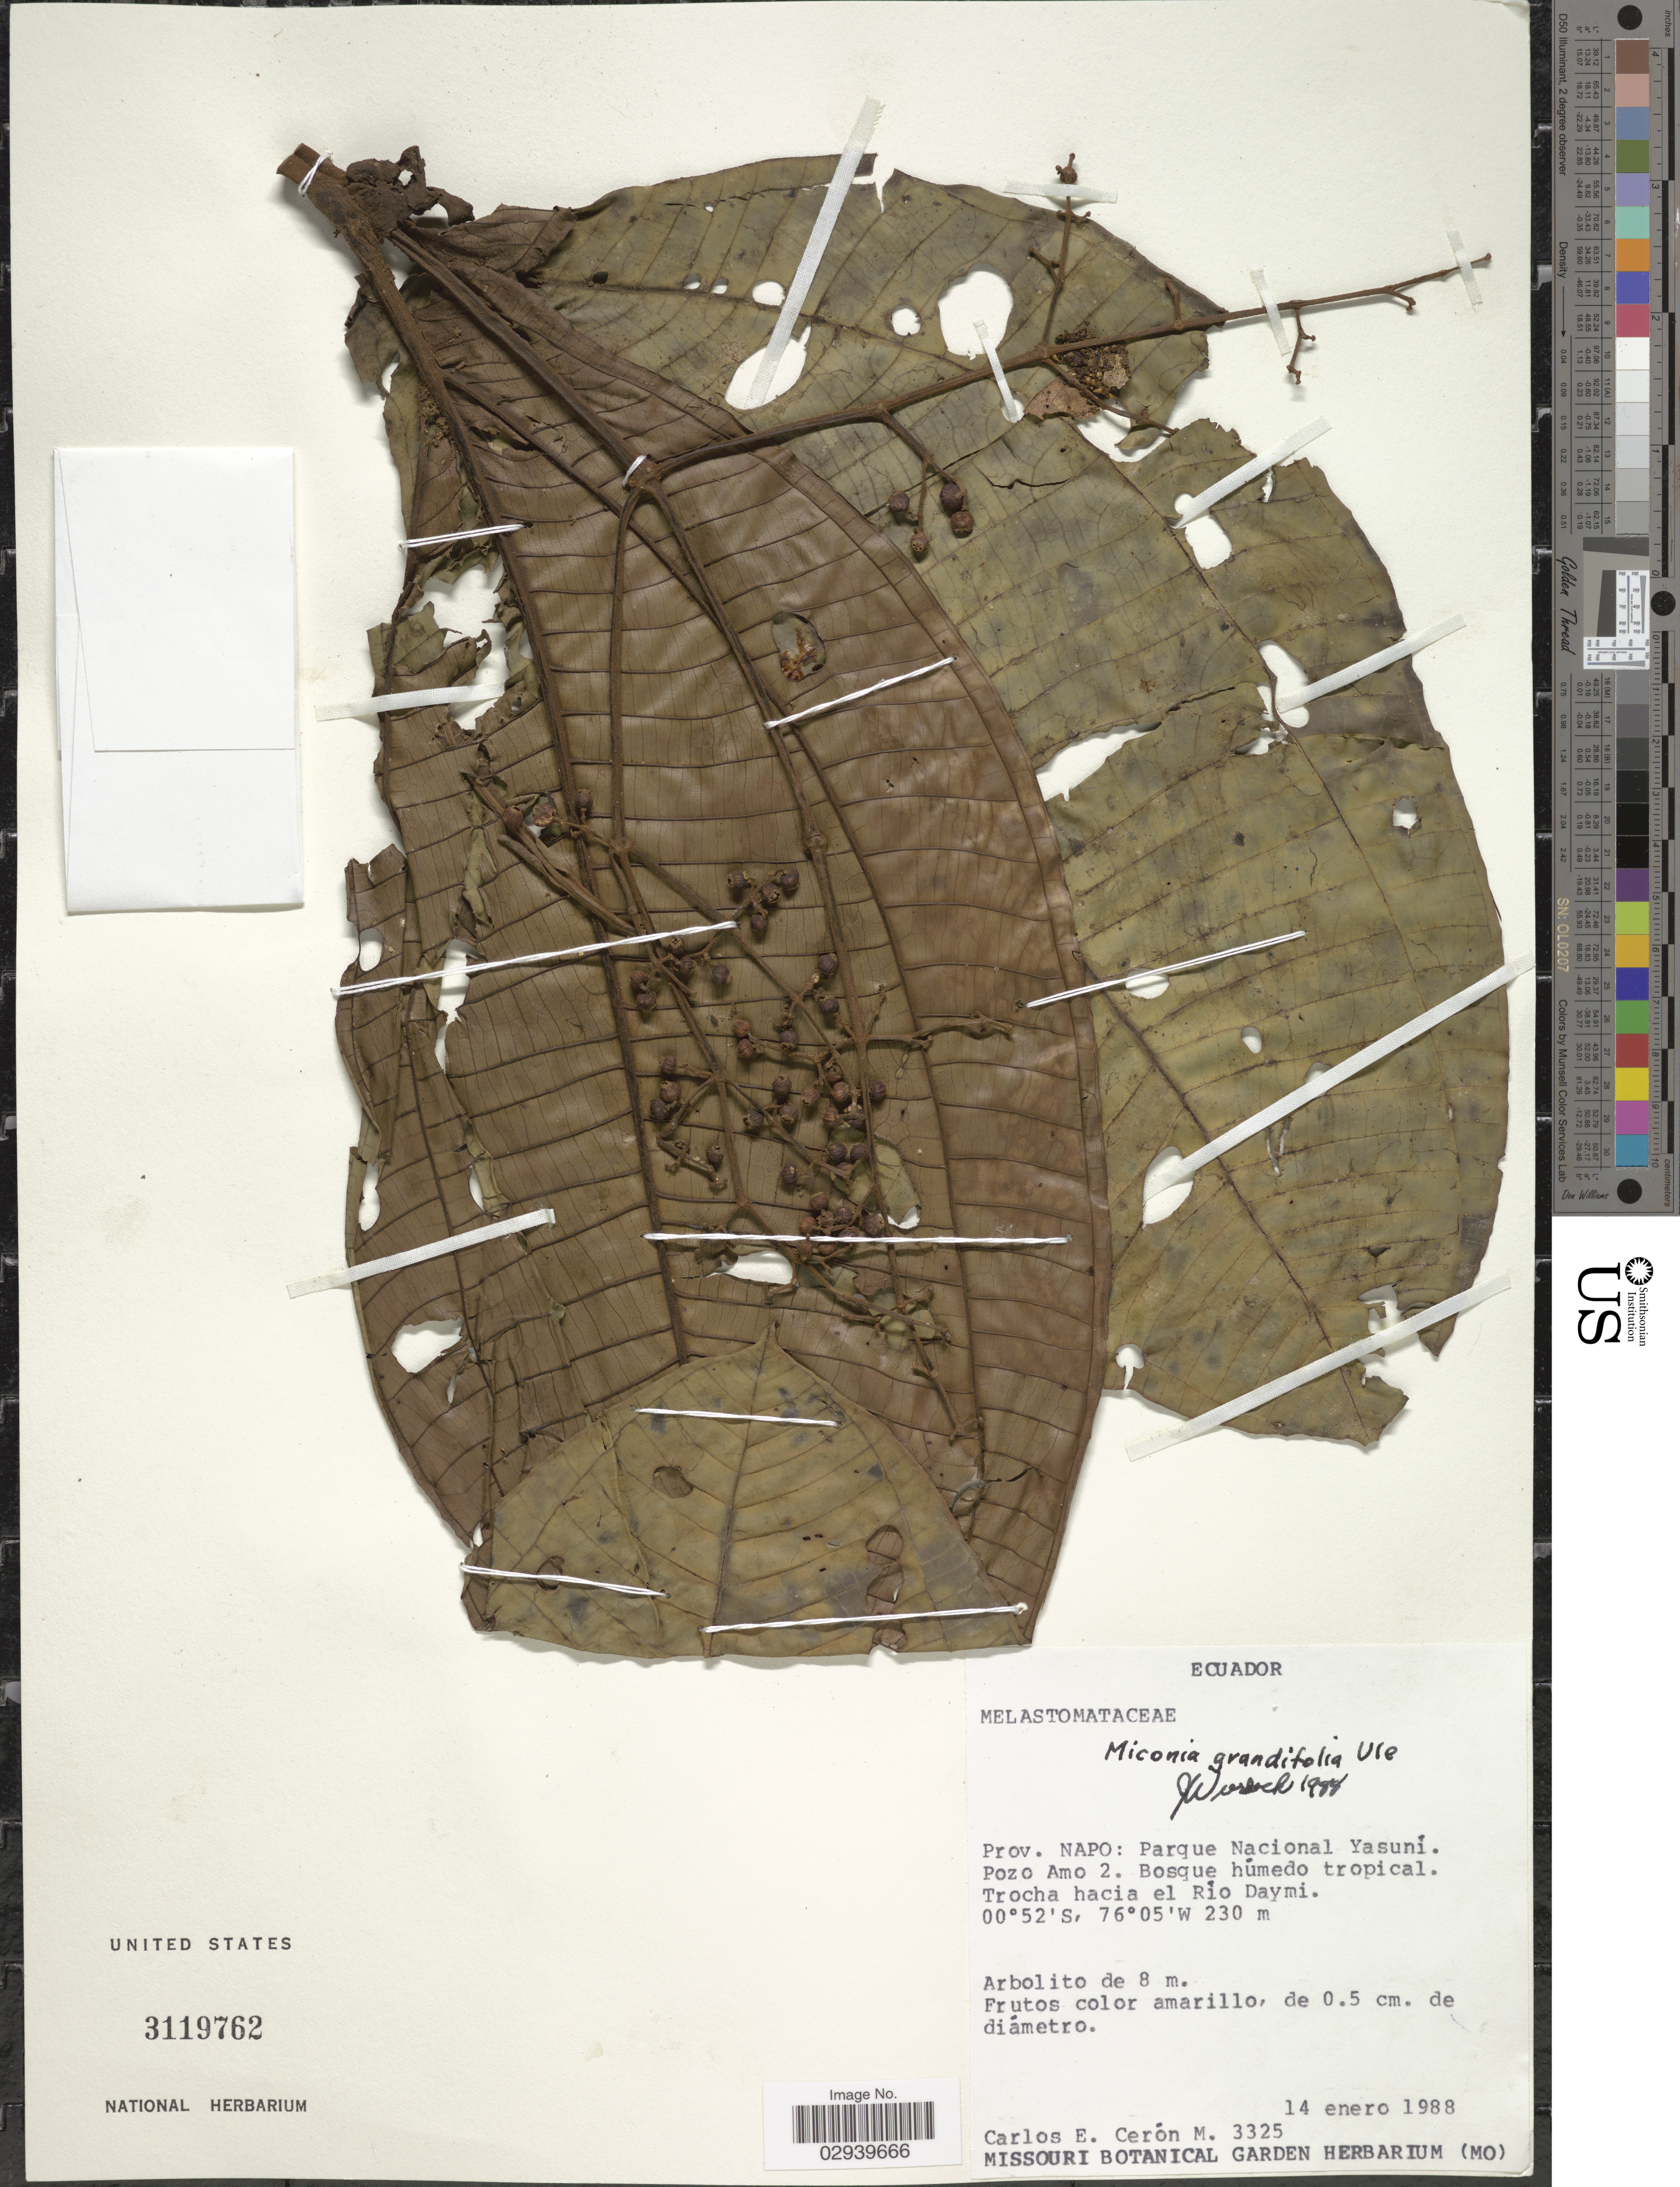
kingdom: Plantae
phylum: Tracheophyta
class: Magnoliopsida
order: Myrtales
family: Melastomataceae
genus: Miconia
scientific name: Miconia grandifolia Ule, nom. illeg.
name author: Ule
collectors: C. E. Cerón M.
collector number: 3325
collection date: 1988-01-14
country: Ecuador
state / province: Napo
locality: Parque Nacional Yasuní. Trocha hacia el Rio Daymi.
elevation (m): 230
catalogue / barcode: US 3119762